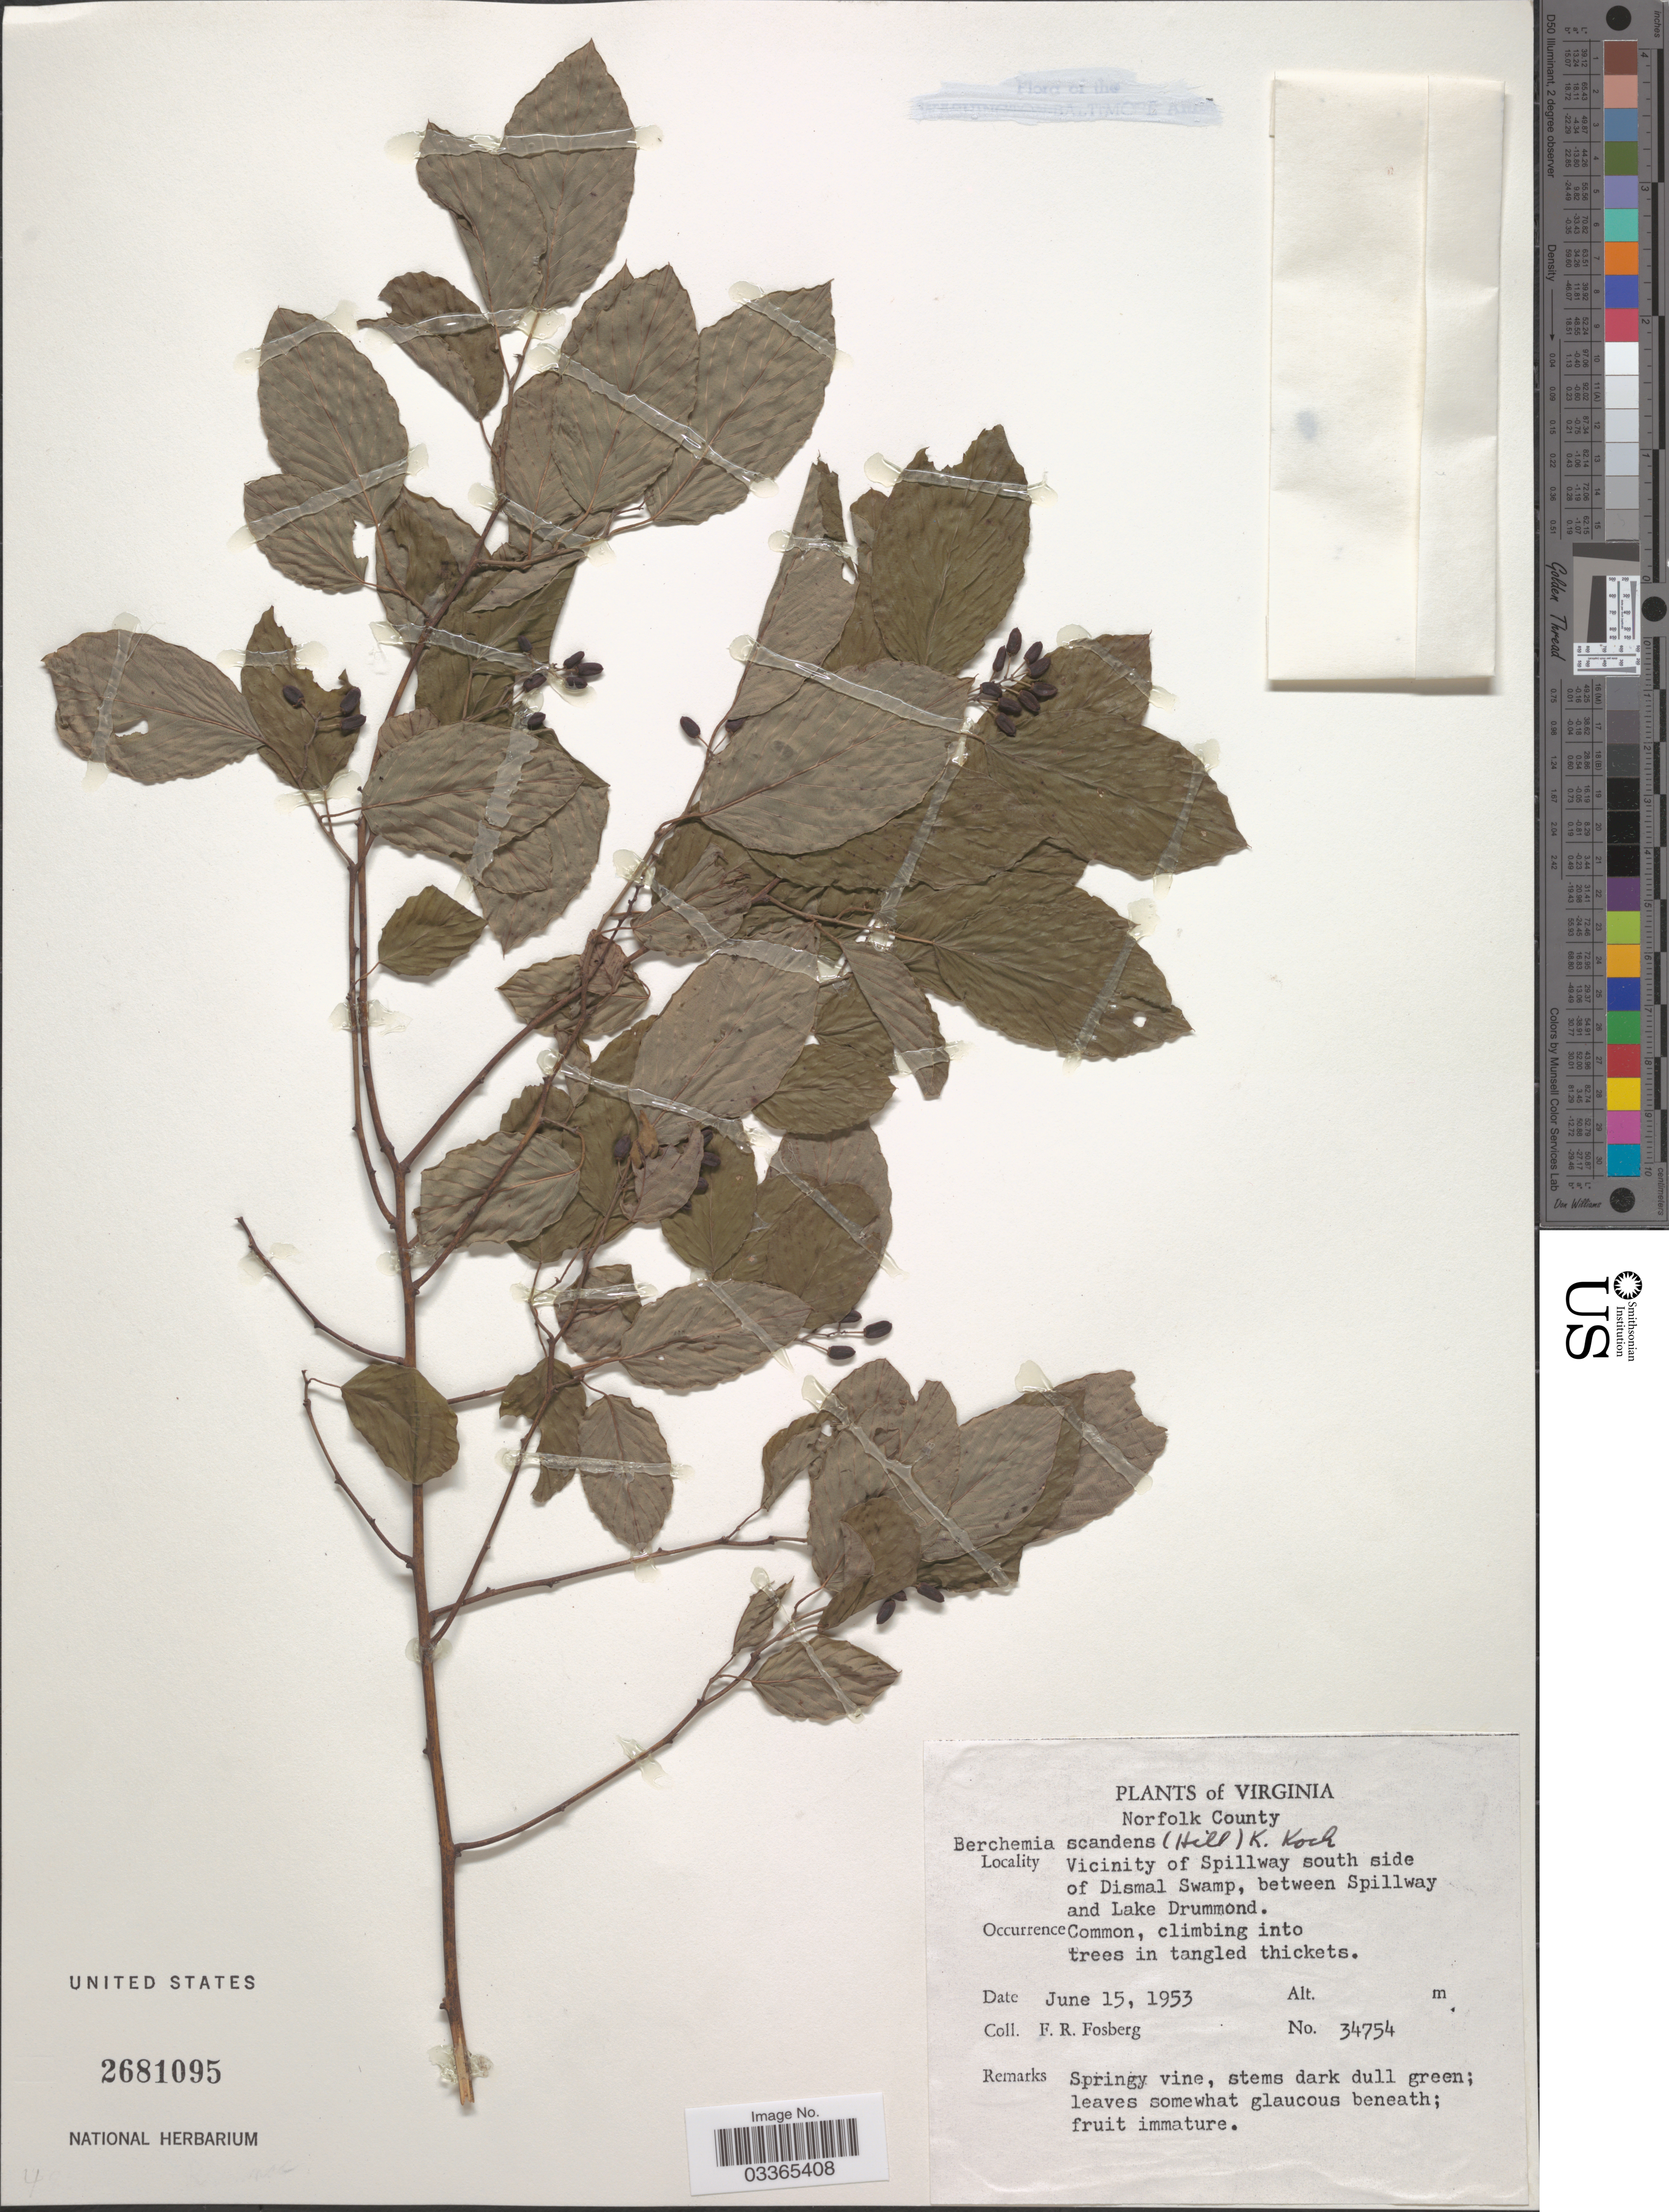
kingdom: Plantae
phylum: Tracheophyta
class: Magnoliopsida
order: Rosales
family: Rhamnaceae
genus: Berchemia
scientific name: Berchemia scandens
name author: (Hill) K. Koch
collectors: F. R. Fosberg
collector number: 34754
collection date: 1953-06-15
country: United States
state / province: Virginia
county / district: City of Norfolk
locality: Norfolk County. Vicinity of Spillway south side of Dismal Swamp, between Spillway and Lake Drummond.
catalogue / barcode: US 2681095